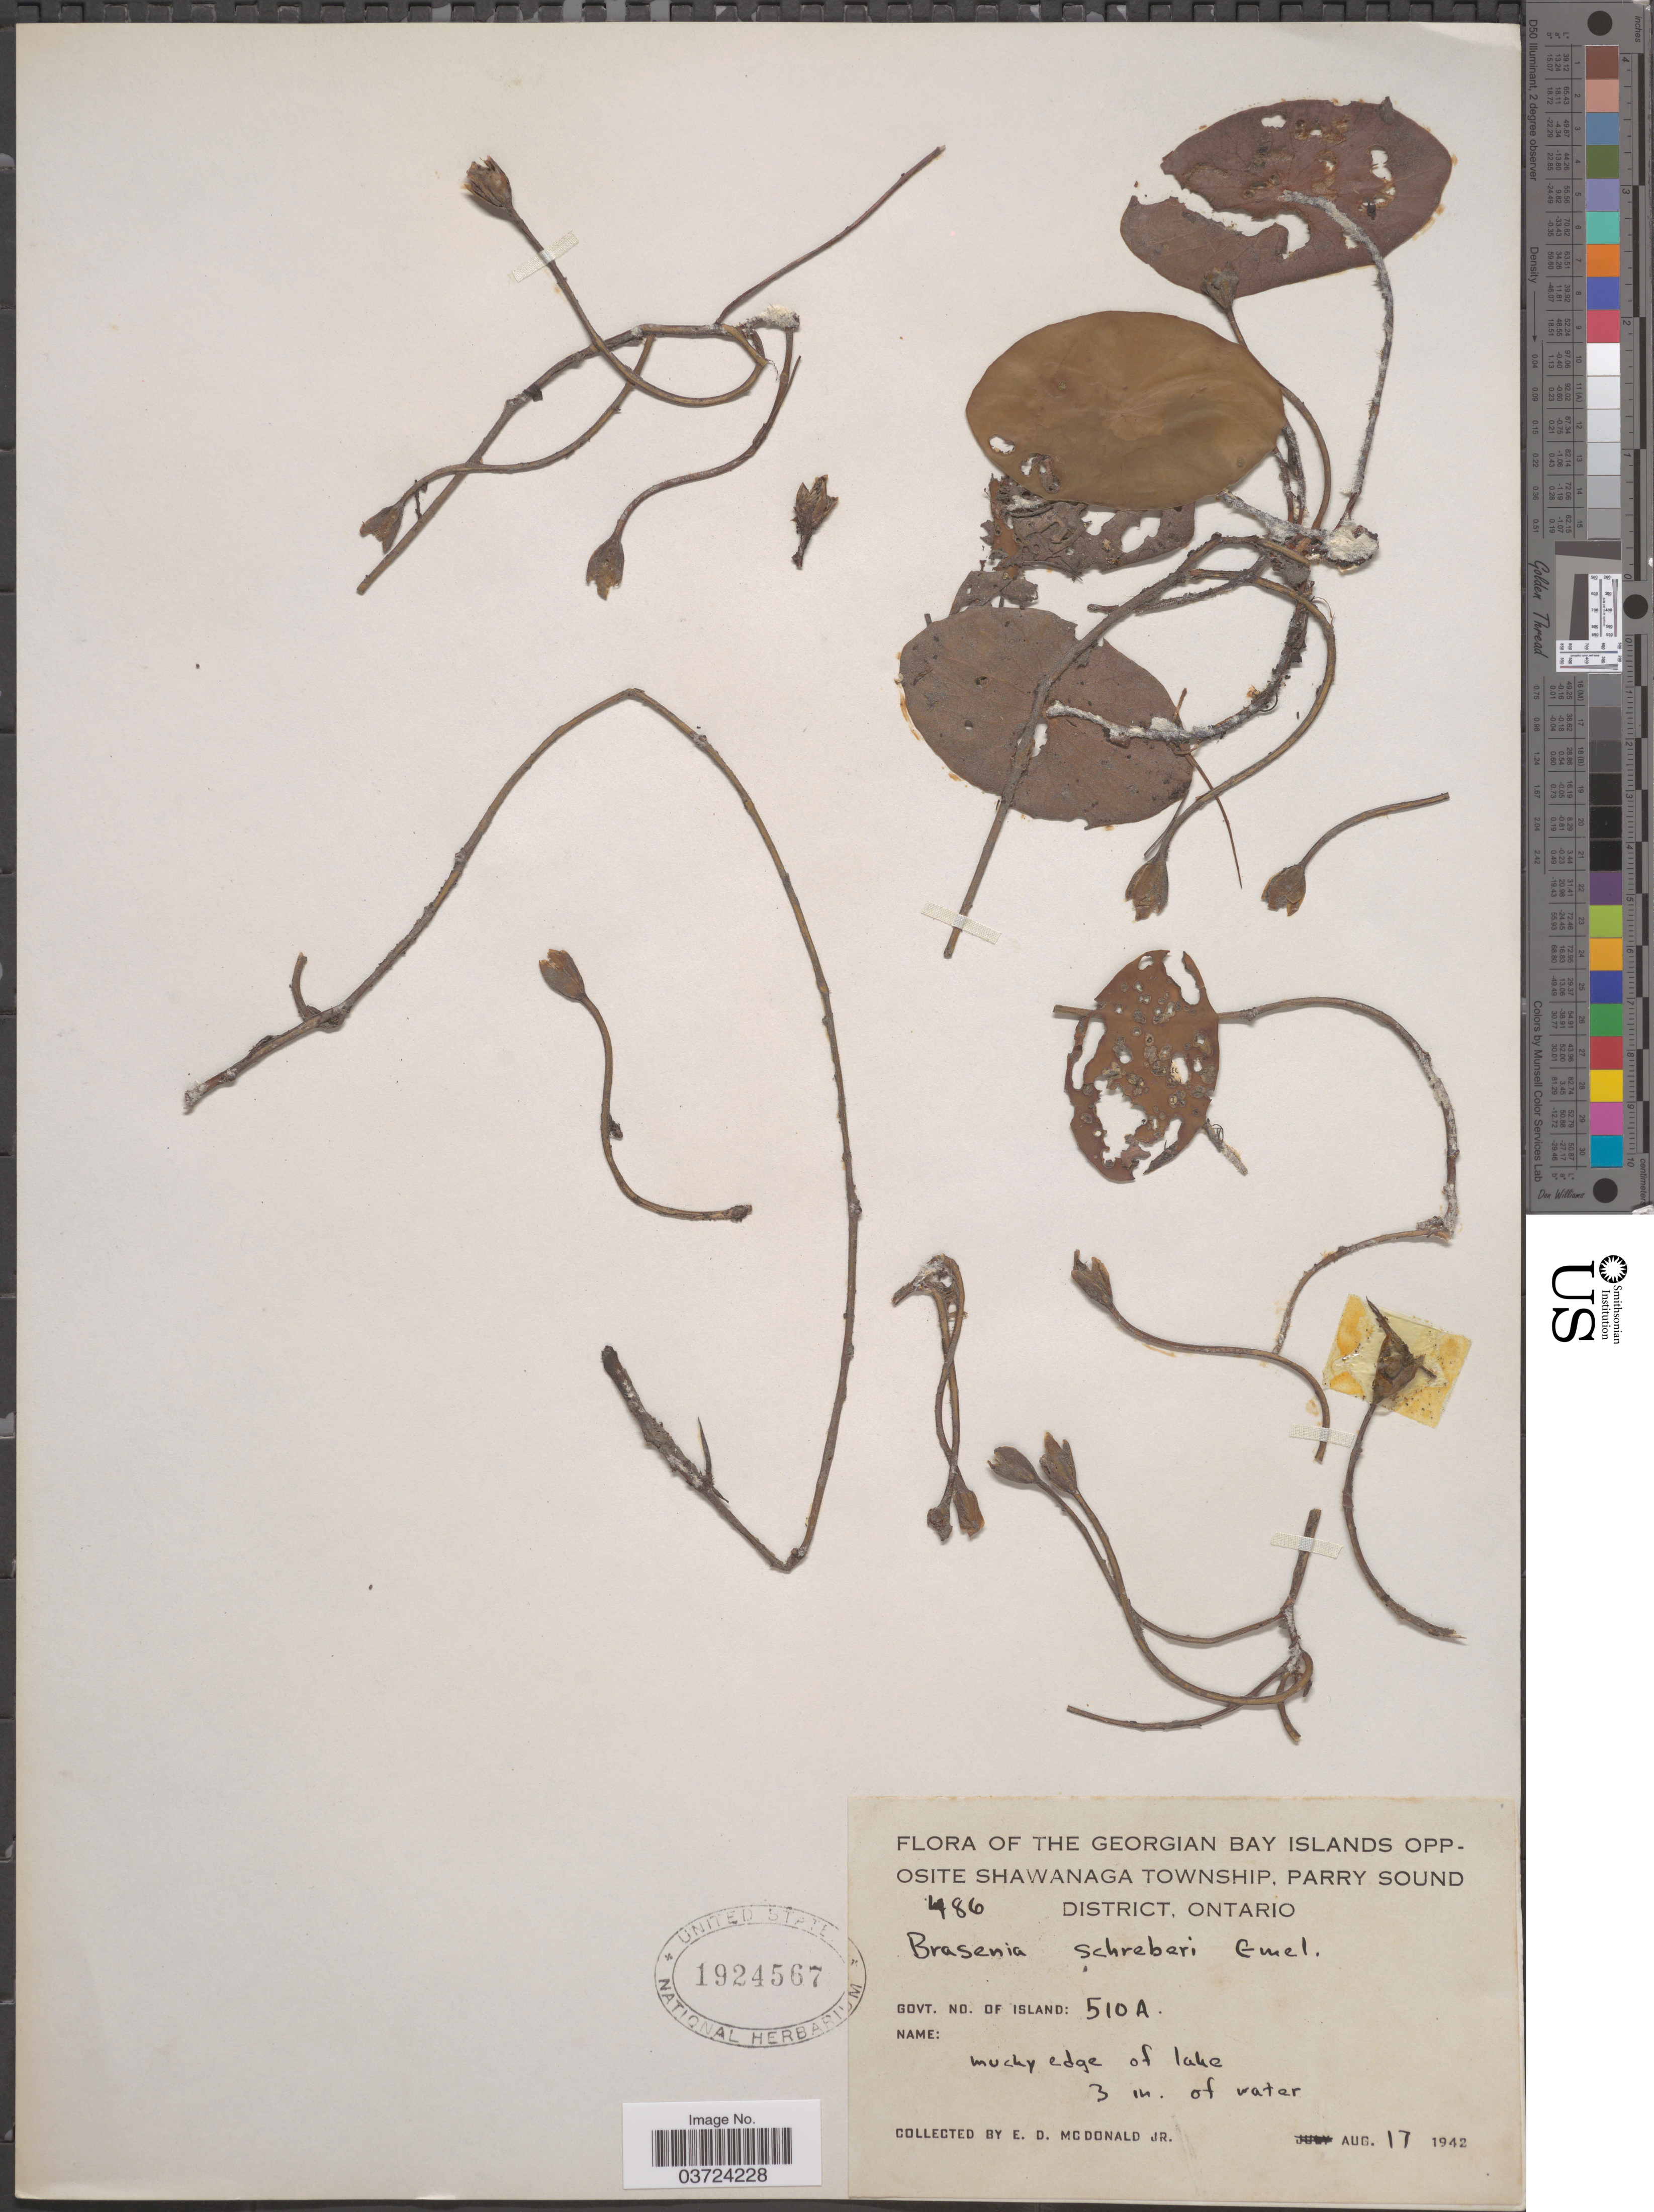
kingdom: Plantae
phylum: Tracheophyta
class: Magnoliopsida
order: Nymphaeales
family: Cabombaceae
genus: Brasenia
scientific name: Brasenia schreberi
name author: J.F. Gmel.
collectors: E. D. McDonald Jr.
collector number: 486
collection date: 1942-08-17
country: Canada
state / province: Ontario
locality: The Georgian Bay Islands opposite Shawanaga Township, Parry Sound District. Govt. No. of Island: 510A.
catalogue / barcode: US 1924567